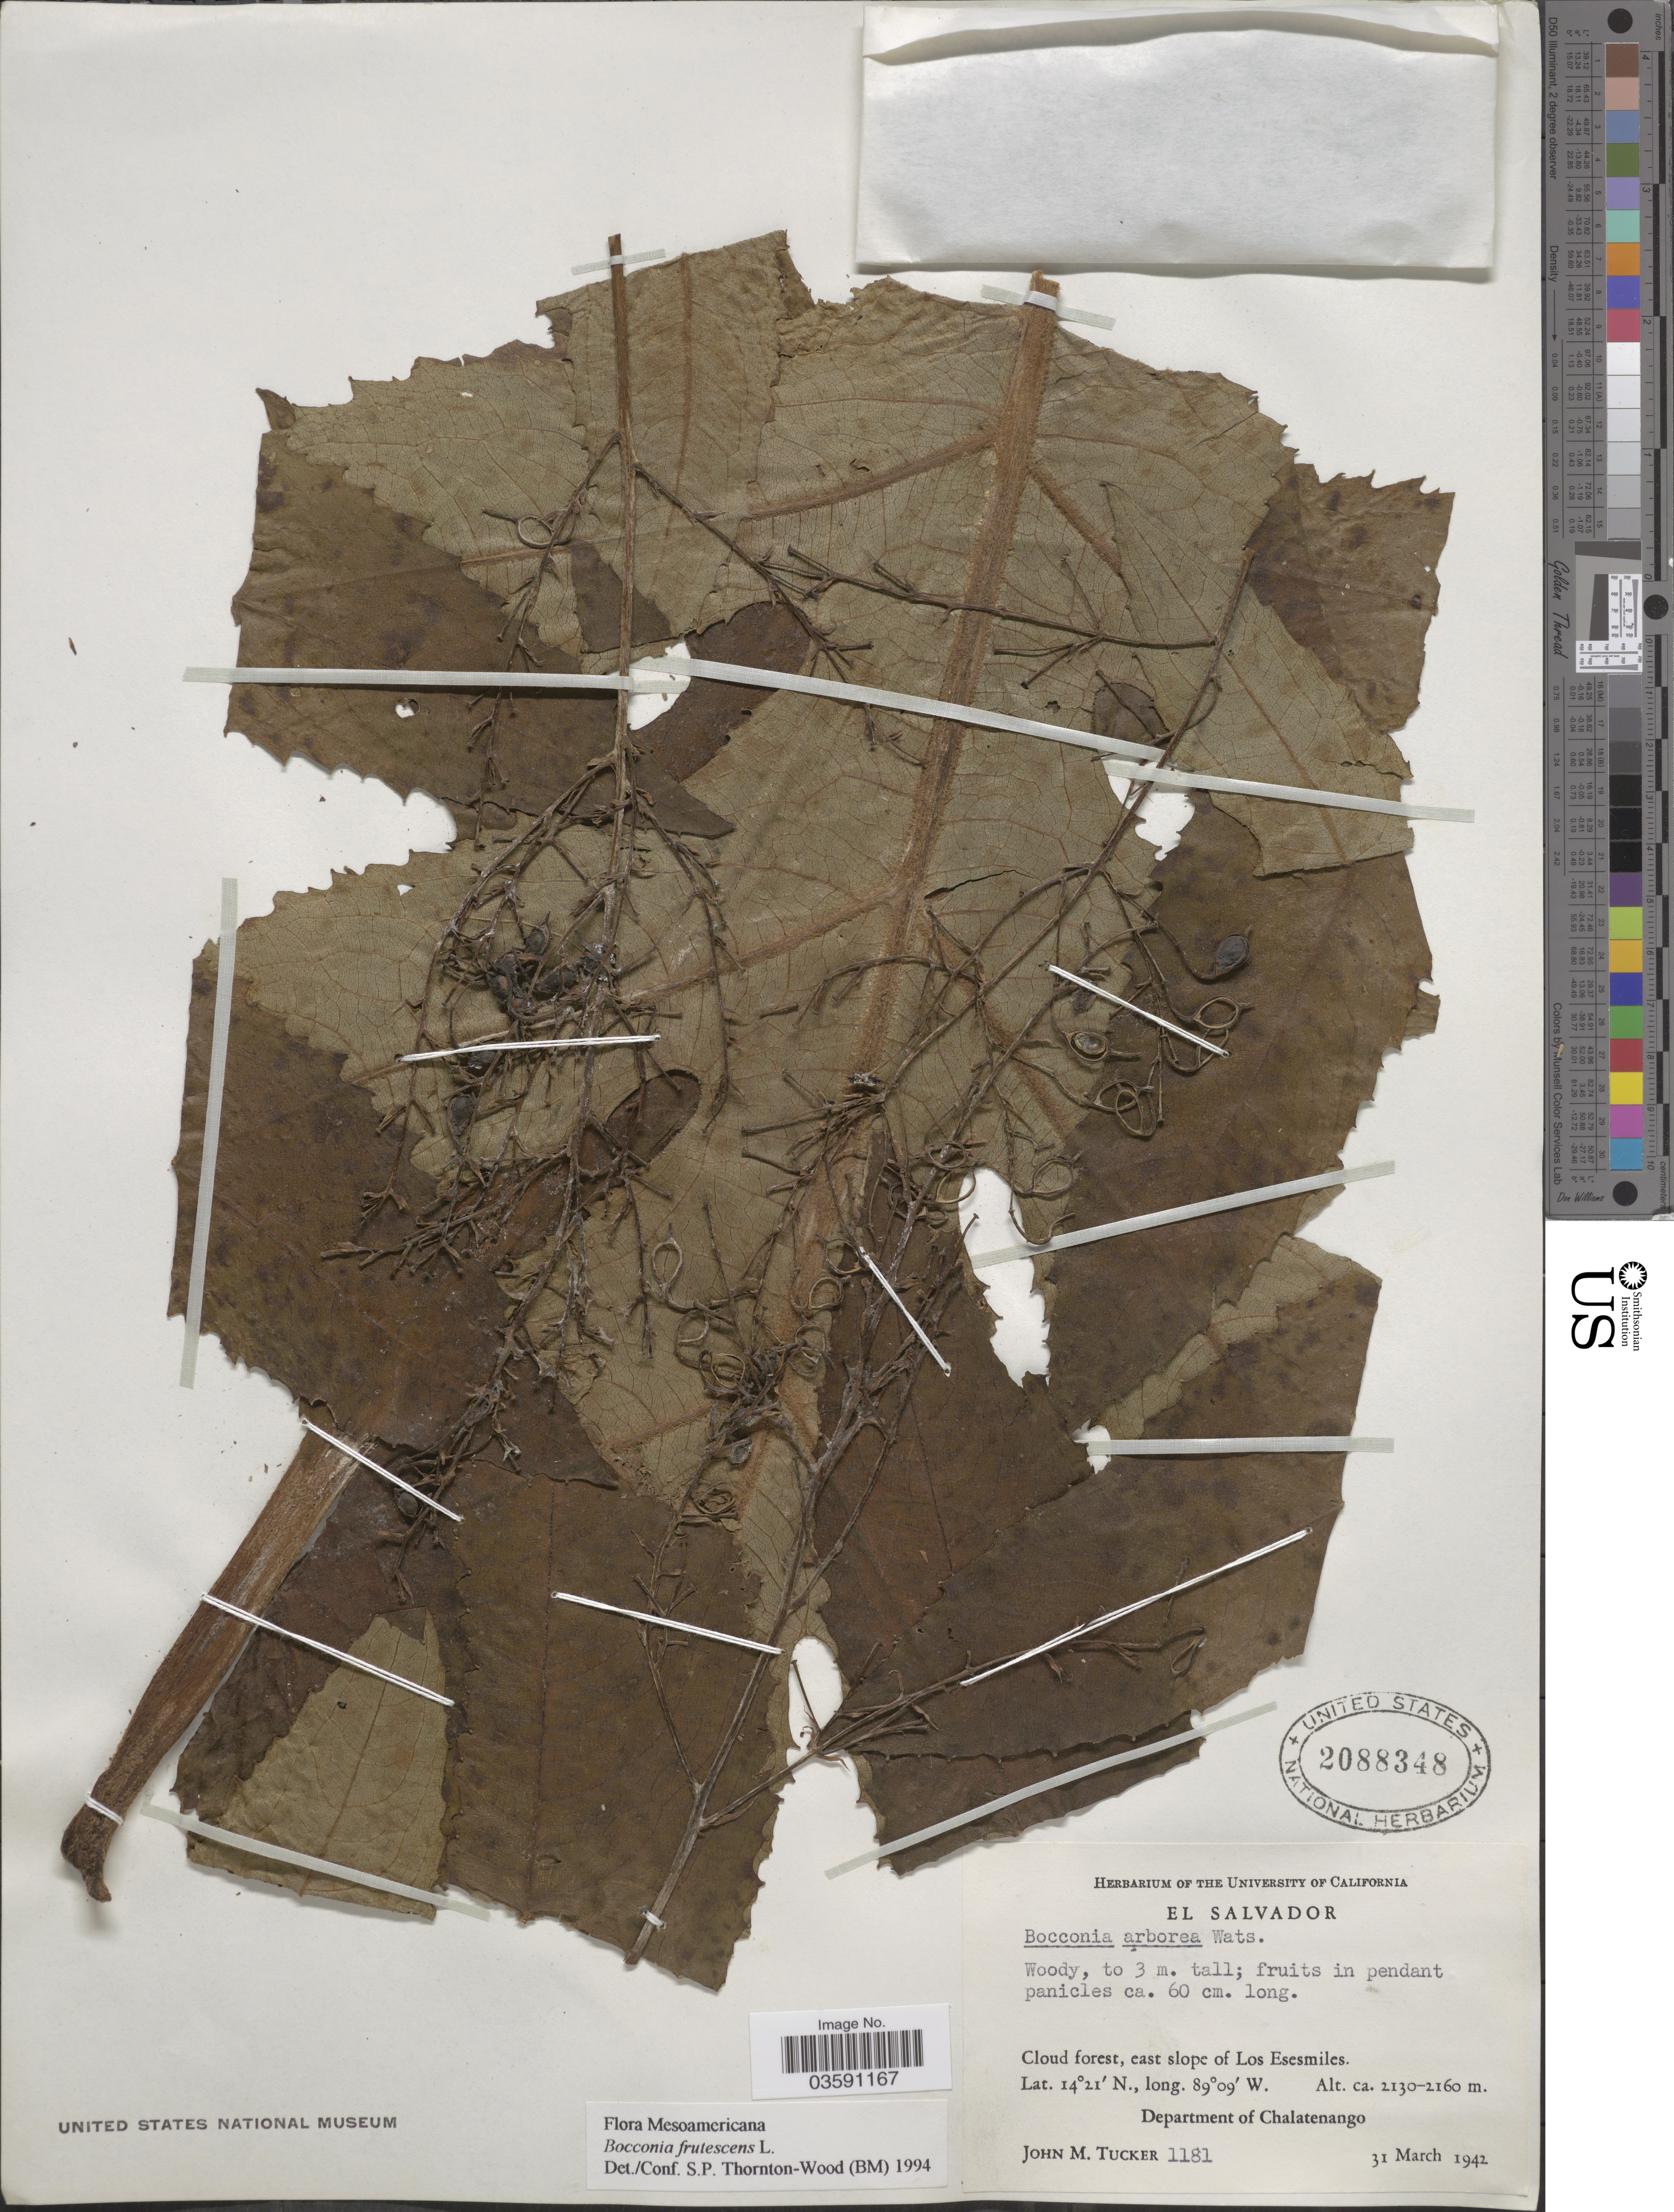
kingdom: Plantae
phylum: Tracheophyta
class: Magnoliopsida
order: Ranunculales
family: Papaveraceae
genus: Bocconia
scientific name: Bocconia frutescens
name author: L.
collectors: J. M. Tucker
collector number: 1181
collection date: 1942-03-31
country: El Salvador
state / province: Chalatenango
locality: Cloud forest, east slope of Los Esesmiles. Department of Chalatenango.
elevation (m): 2130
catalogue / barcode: US 2088348